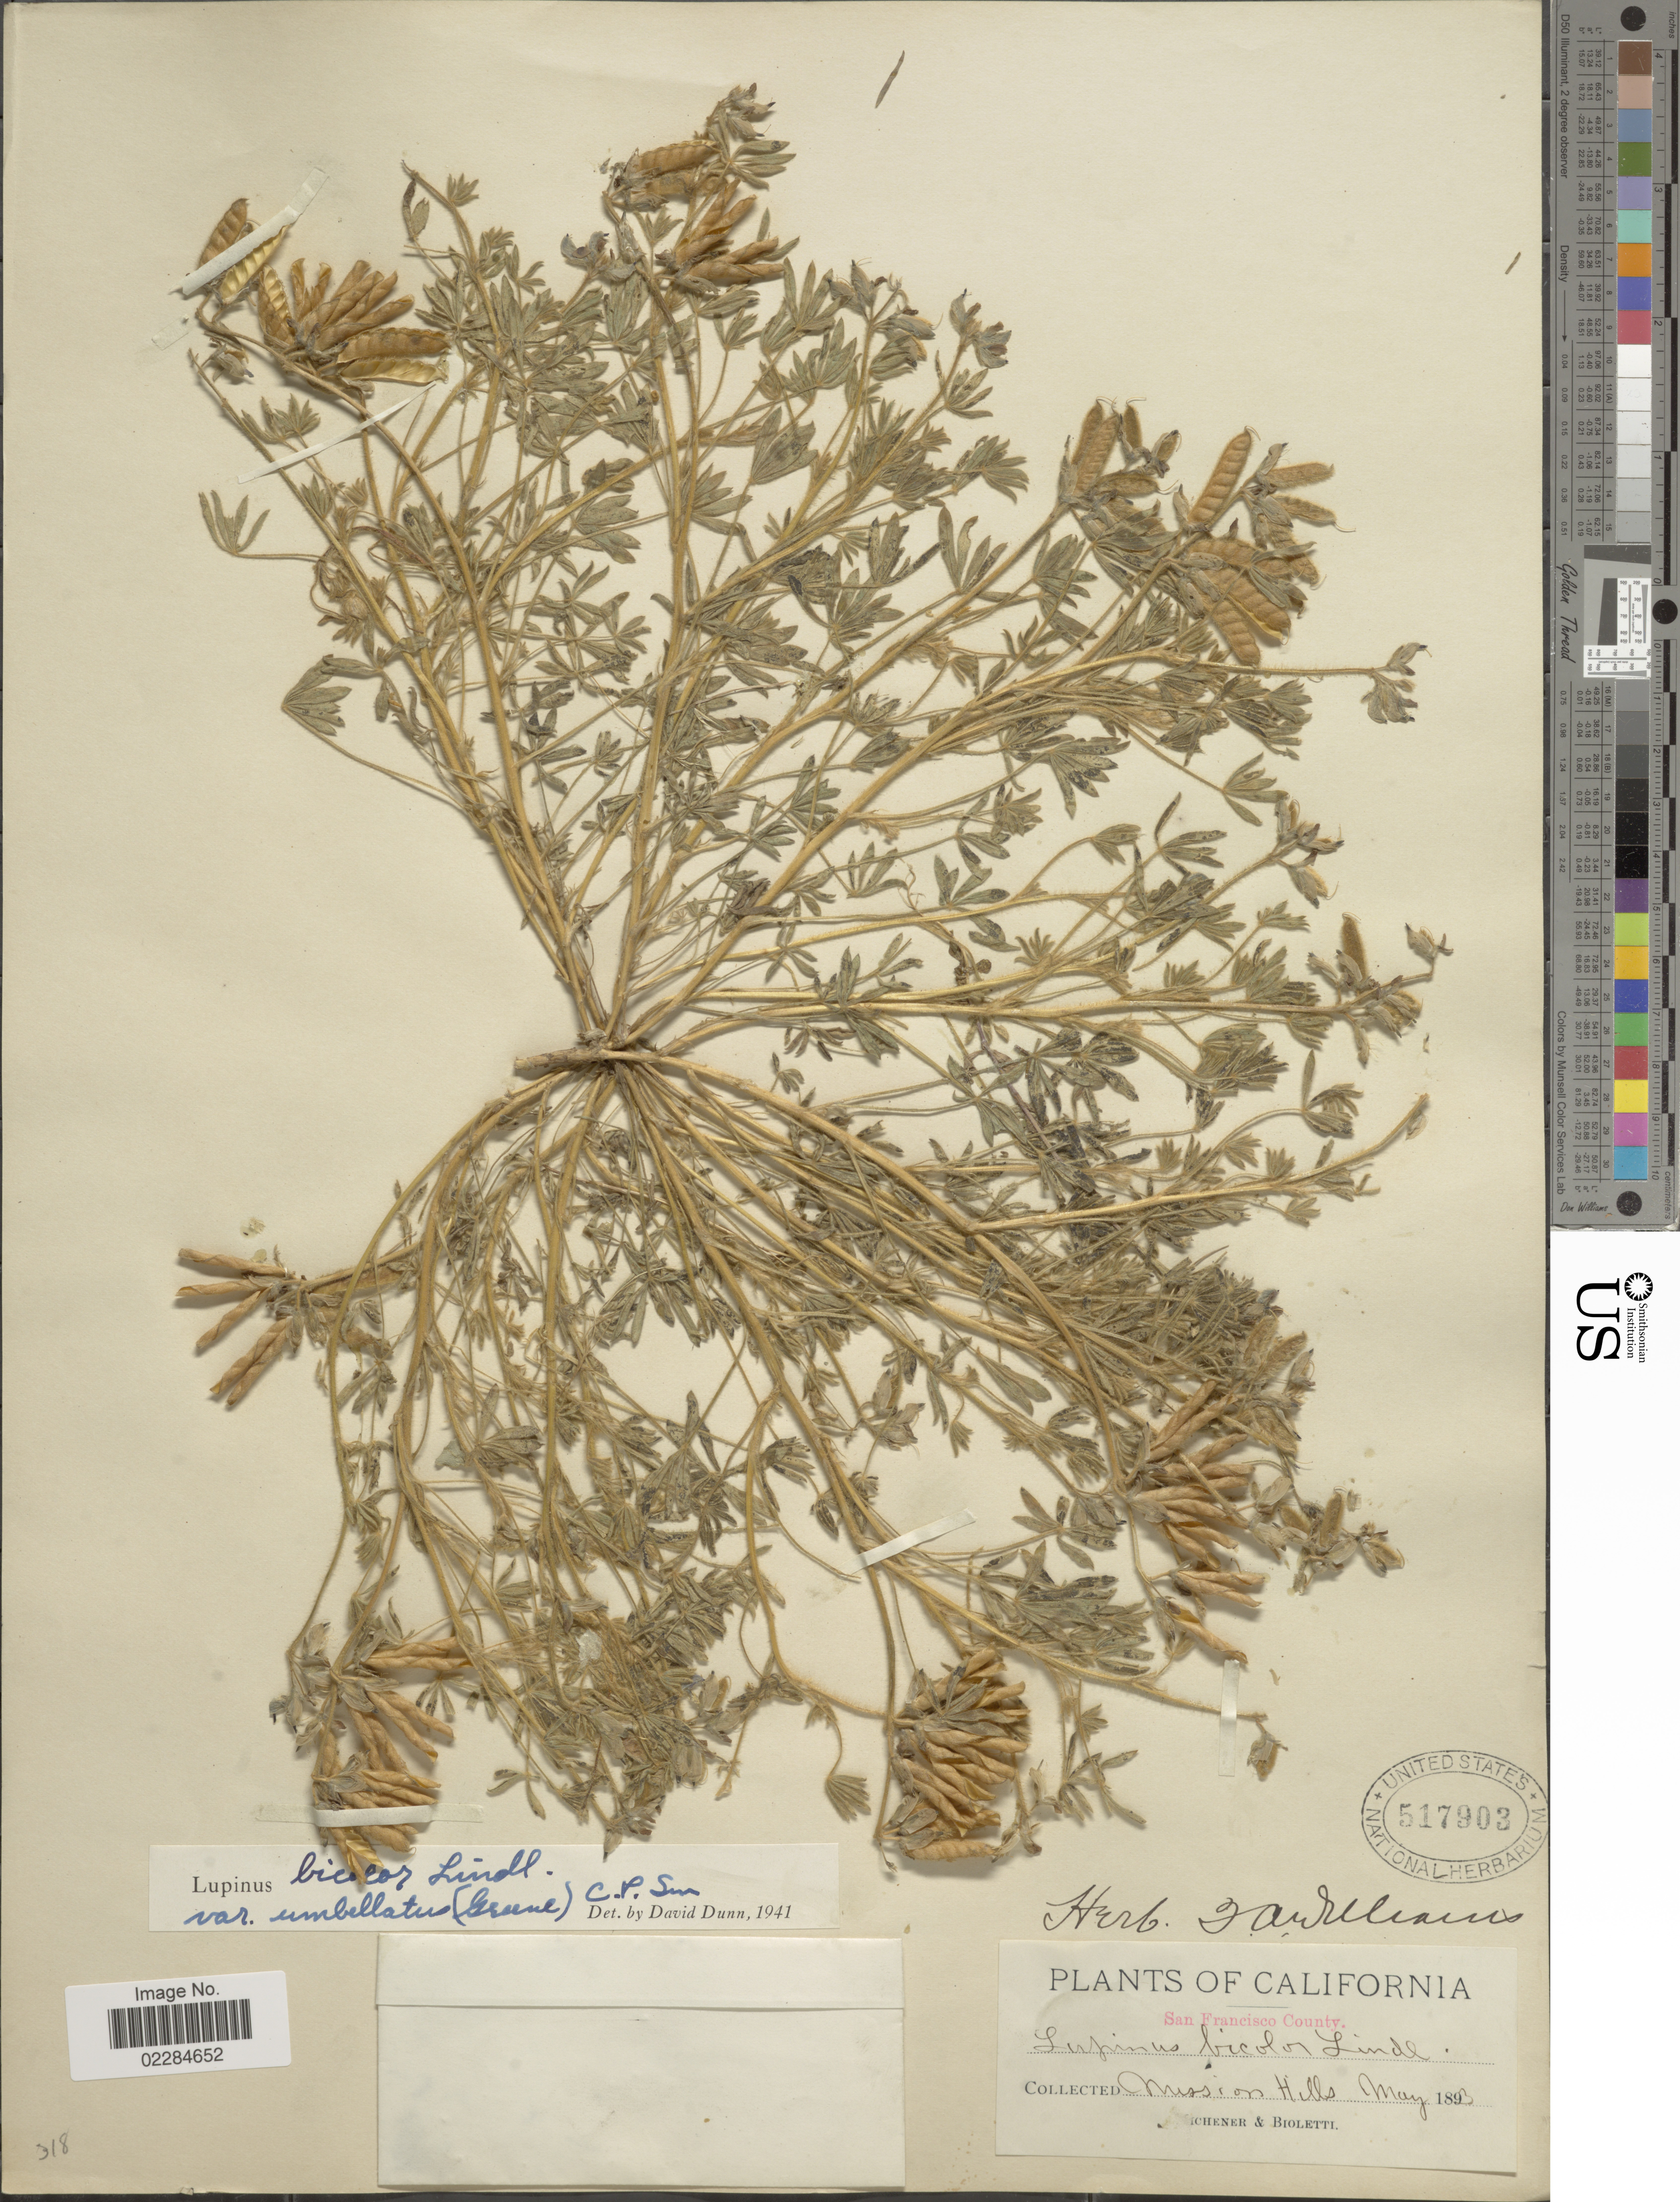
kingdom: Plantae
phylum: Tracheophyta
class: Magnoliopsida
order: Fabales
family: Fabaceae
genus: Lupinus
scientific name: Lupinus bicolor var. umbellatus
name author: (Greene) C.P. Sm.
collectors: -. Michener & -- Bioletti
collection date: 1893-05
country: United States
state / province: California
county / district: San Francisco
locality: San Francisco County. Mission Hills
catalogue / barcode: US 517903